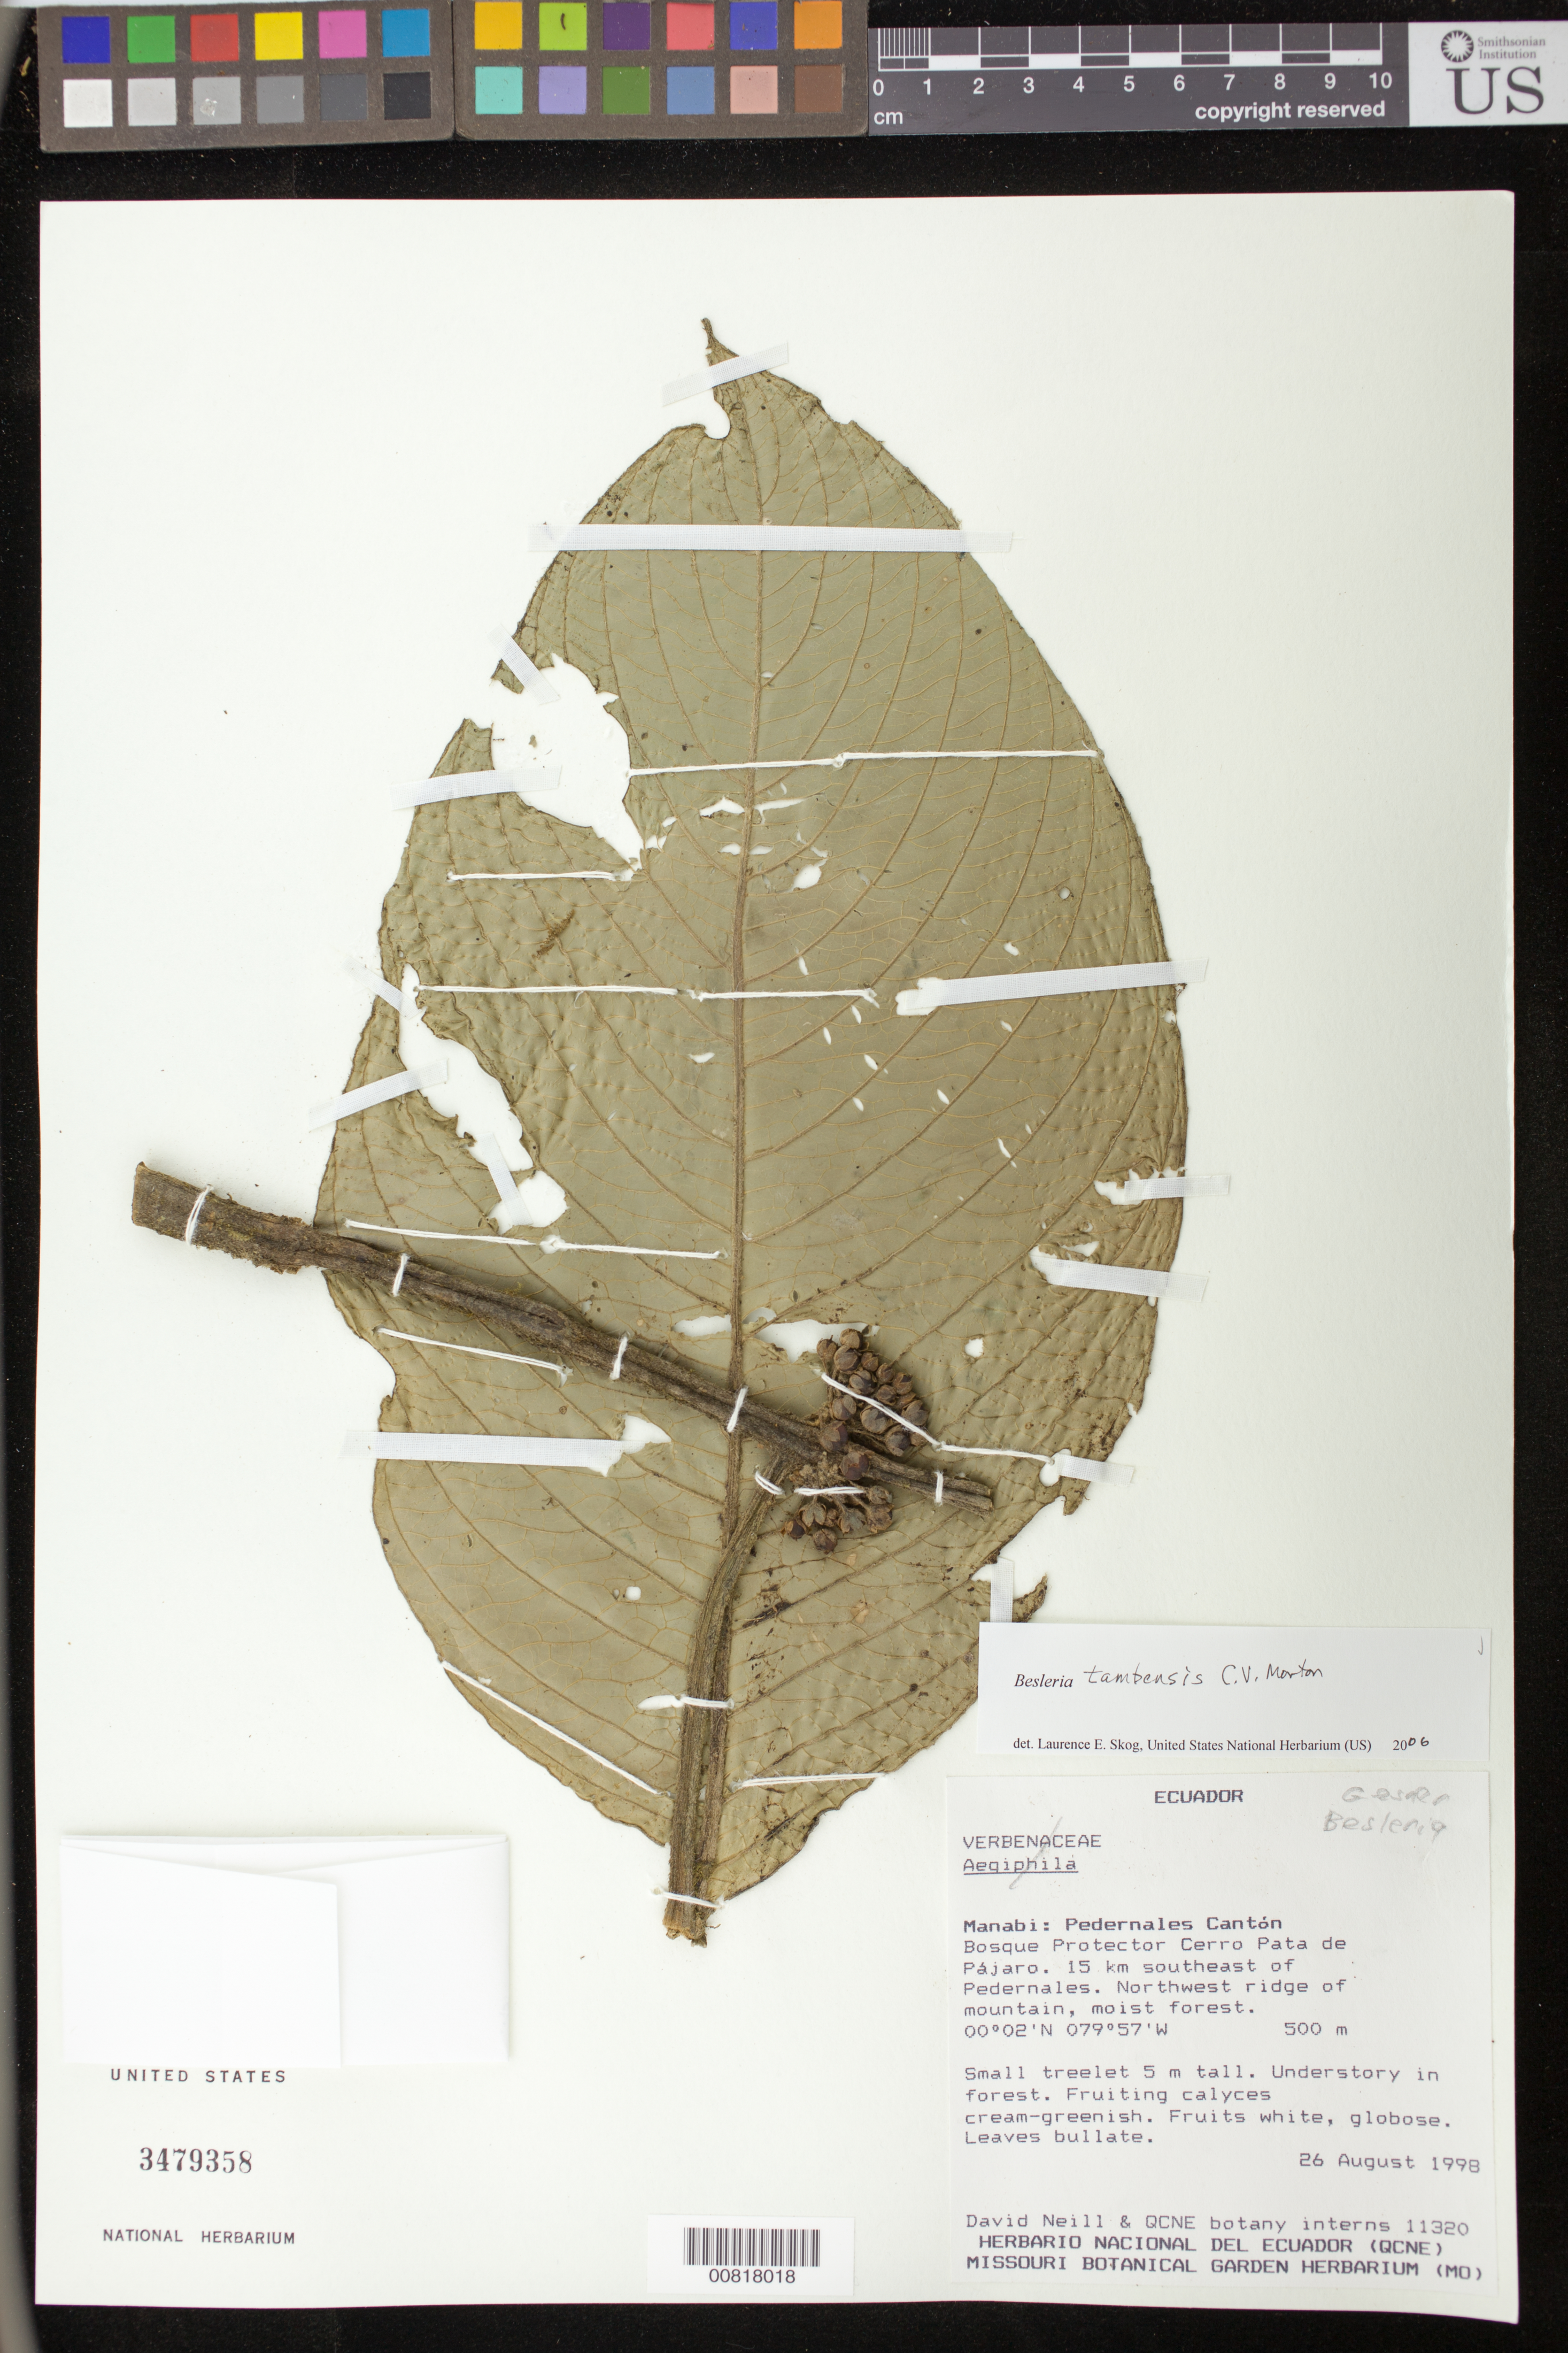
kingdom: Plantae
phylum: Tracheophyta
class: Magnoliopsida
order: Lamiales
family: Gesneriaceae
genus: Besleria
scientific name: Besleria tambensis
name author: C.V. Morton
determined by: Skog, Laurence E.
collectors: D. A. Neill & QCNE botany interns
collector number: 11320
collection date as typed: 26 Aug 1998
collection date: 1998-08-26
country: Ecuador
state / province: Manabí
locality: Manabi: Pedernales Cantón. Bosque Protector Cerro Pata de Pájaro, 15 km SE of Pedernales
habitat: Northwest ridge of mountain, moist forest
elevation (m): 500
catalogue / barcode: US 3479358